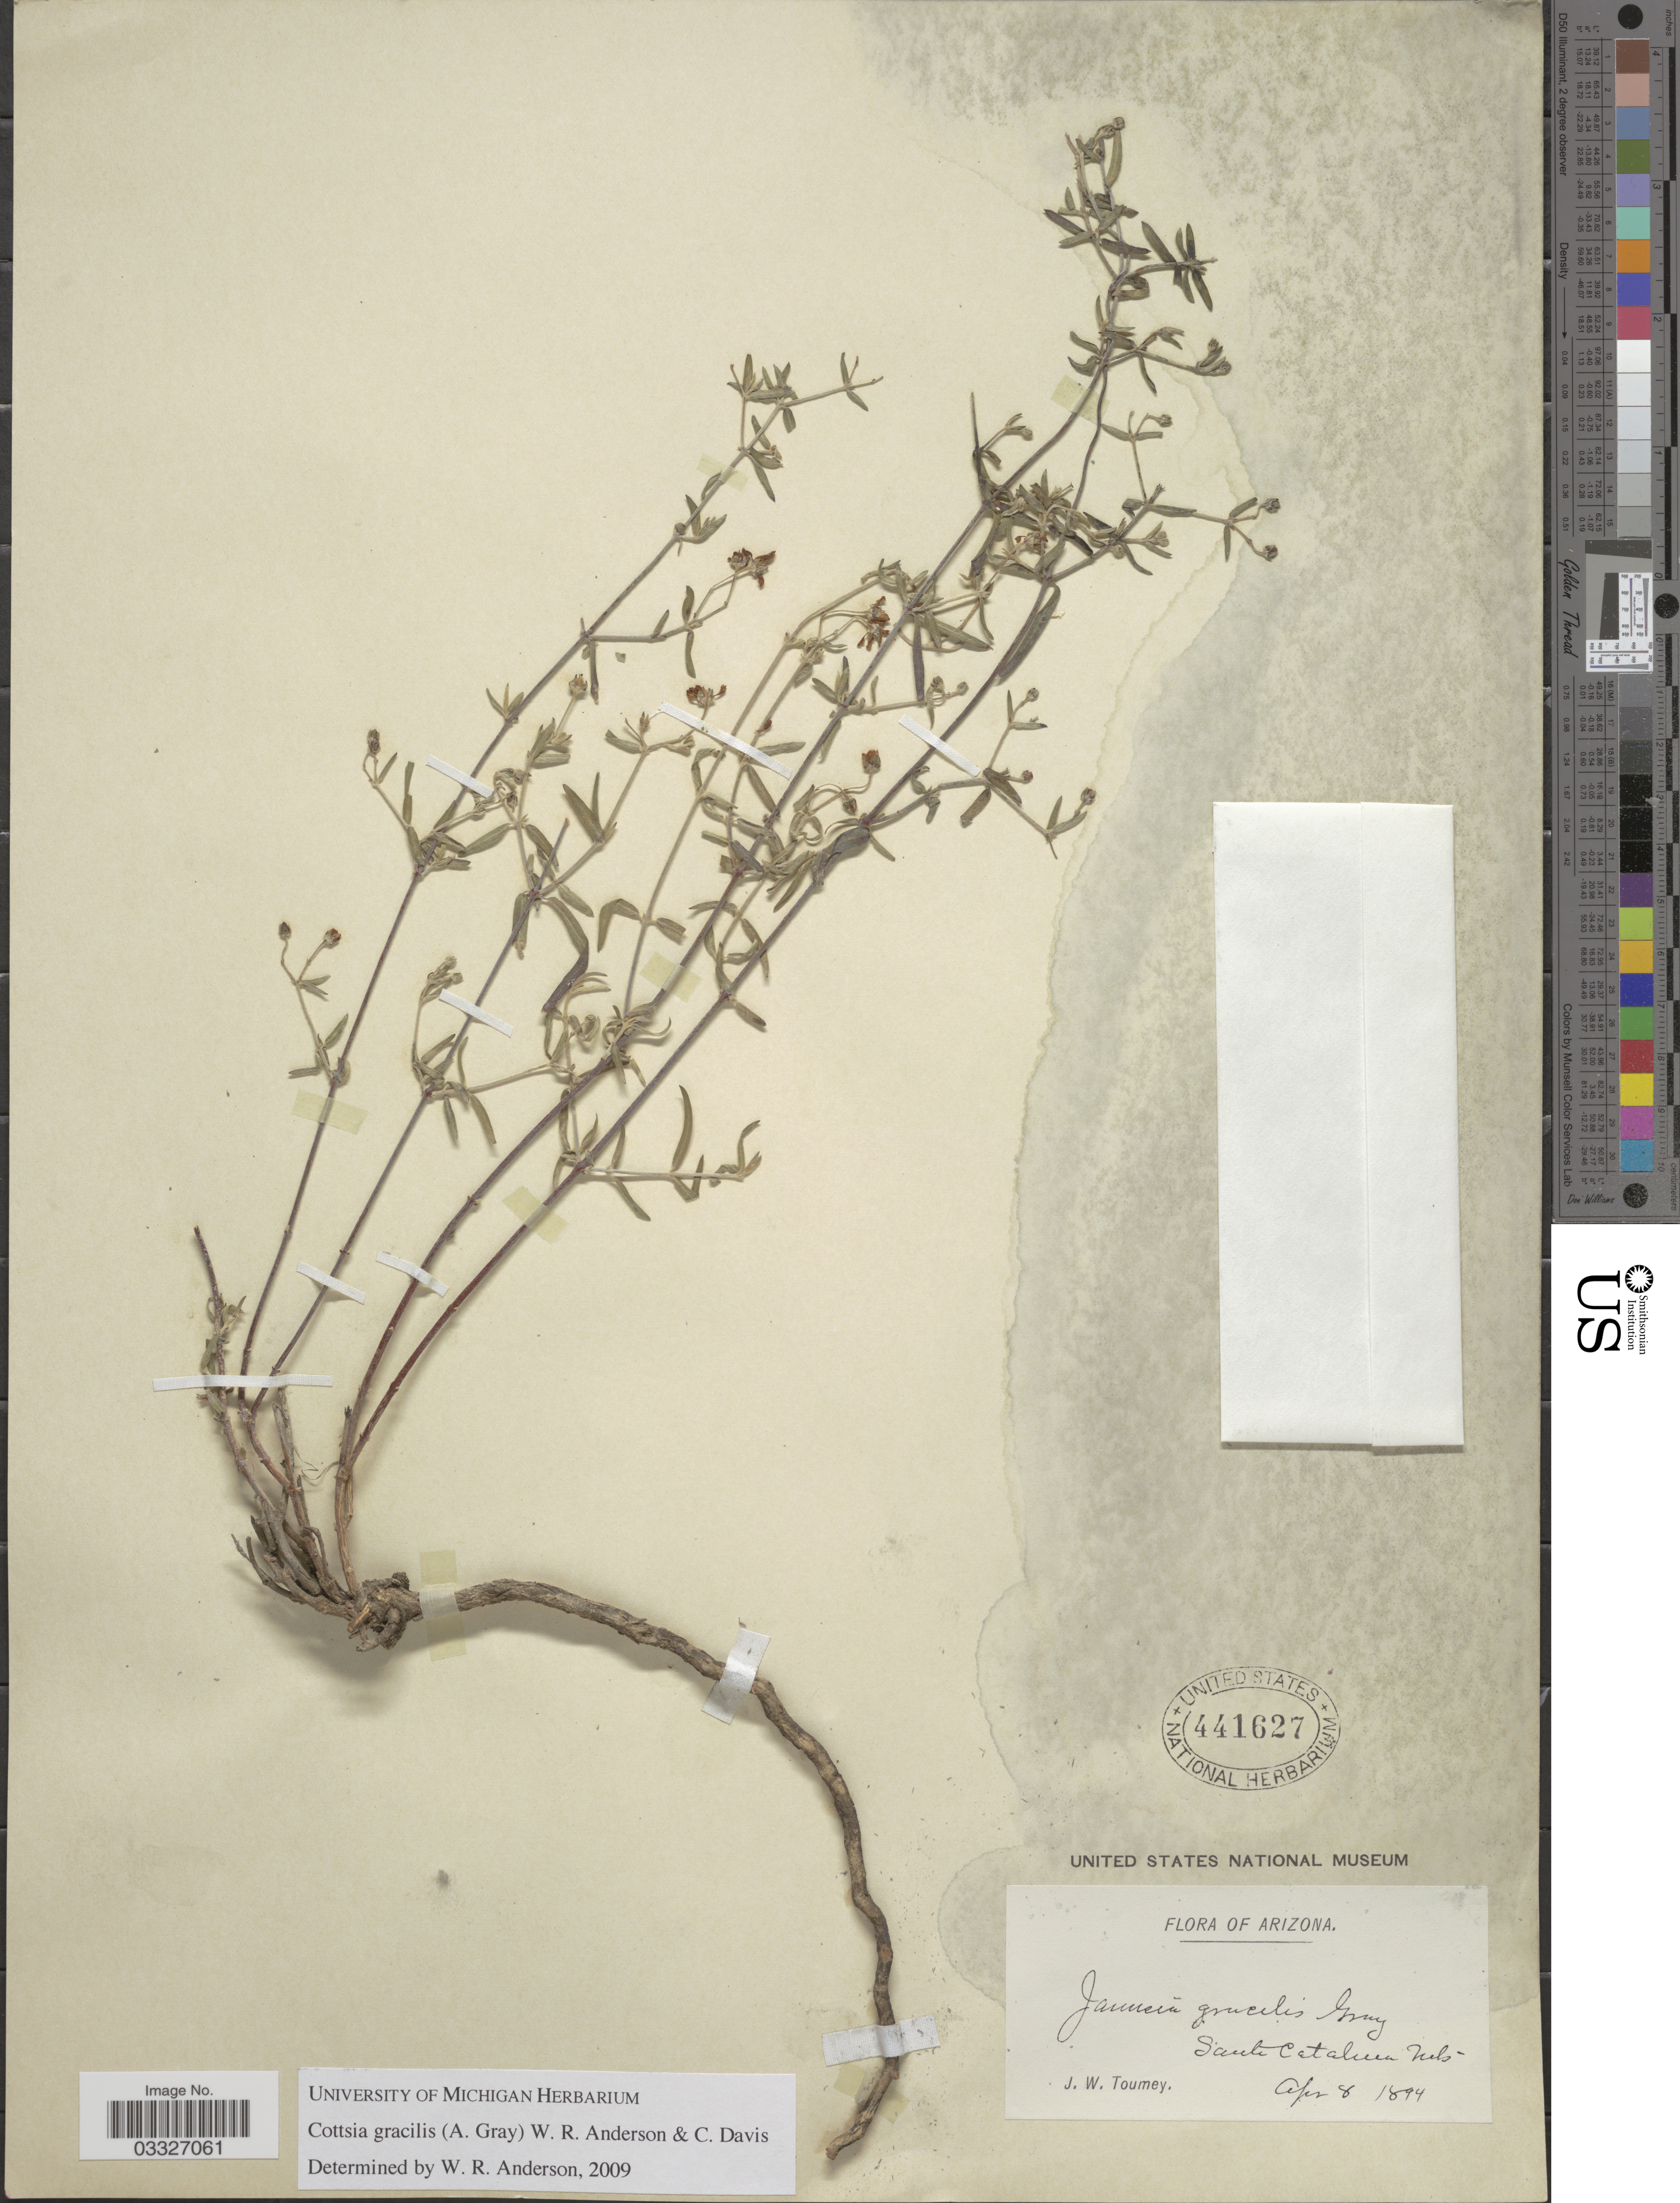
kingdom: Plantae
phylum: Tracheophyta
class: Magnoliopsida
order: Malpighiales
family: Malpighiaceae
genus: Cottsia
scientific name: Cottsia gracilis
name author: (A. Gray) W.R. Anderson & C. Davis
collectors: J. W. Toumey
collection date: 1894-04-08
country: United States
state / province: Arizona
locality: Santa Catalina Mts.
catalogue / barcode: US 441627